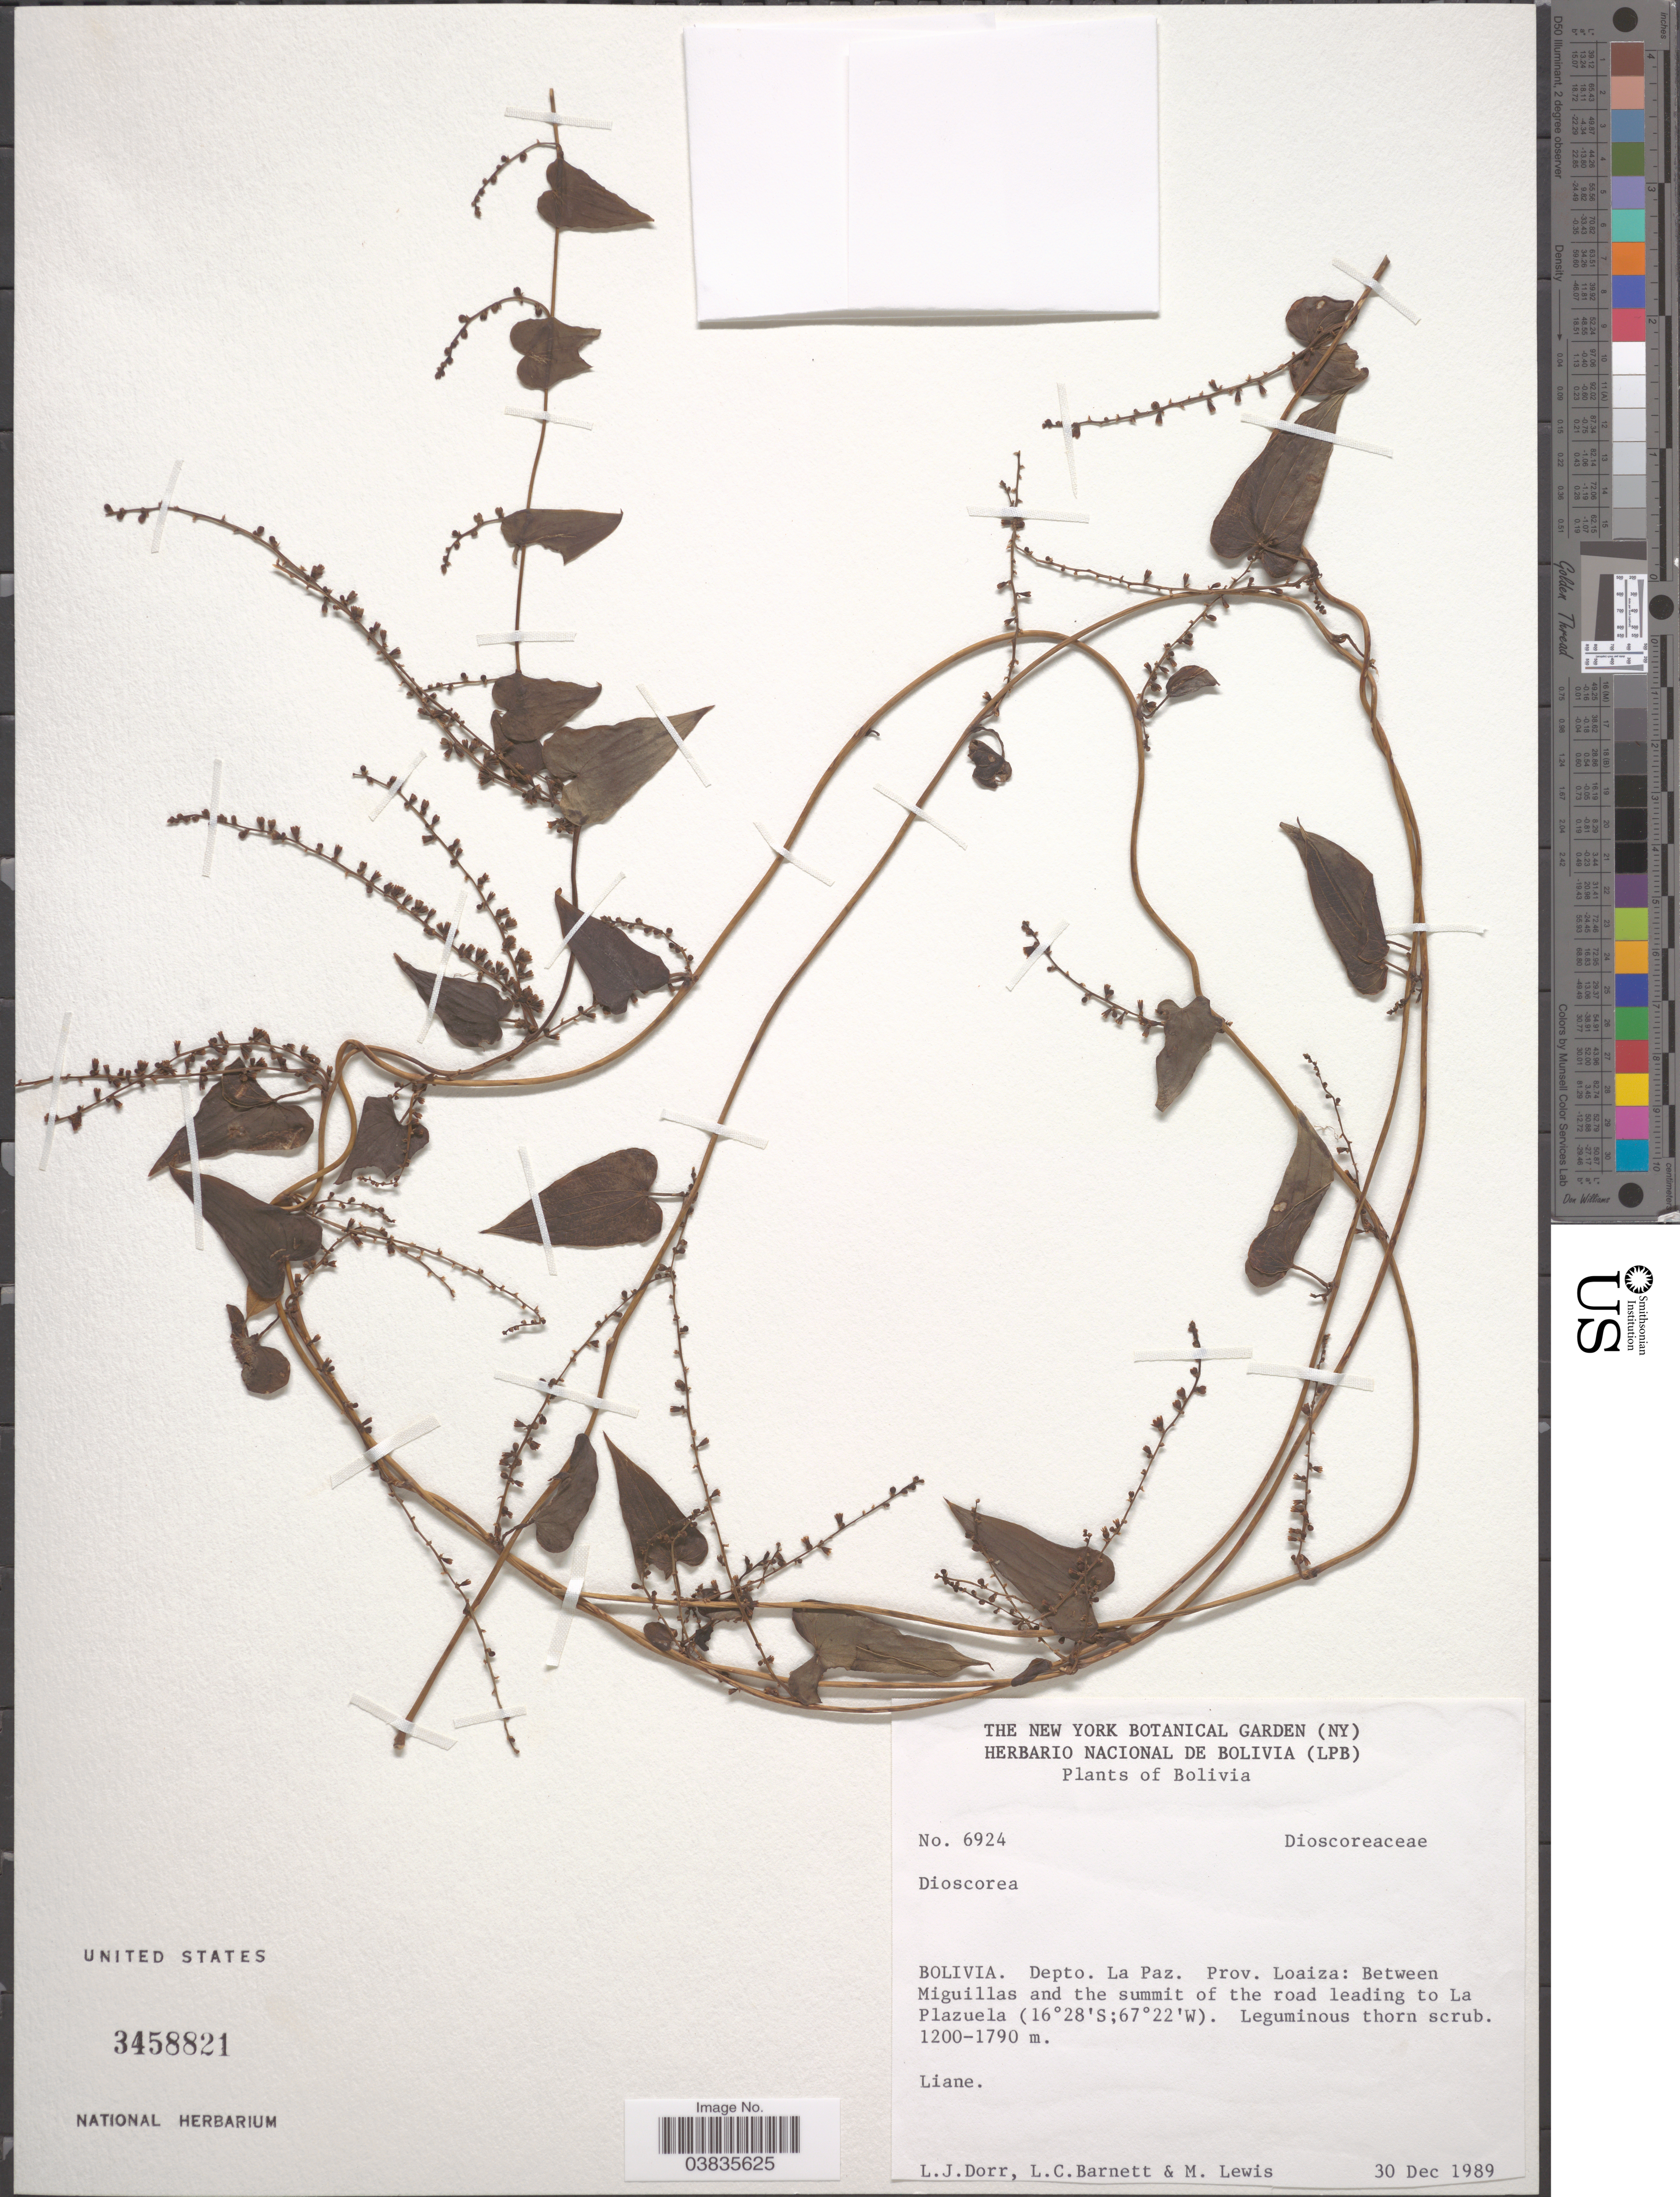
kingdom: Plantae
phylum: Tracheophyta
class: Liliopsida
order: Dioscoreales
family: Dioscoreaceae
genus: Dioscorea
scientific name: Dioscorea sp.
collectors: L. J. Dorr, L. C. Barnett & M. Lewis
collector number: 6924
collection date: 1989-12-30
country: Bolivia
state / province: La Paz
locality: Depto. La Paz. Prov. Loaiza: Between Miguillas and the summit of the road leading to La Plazuela.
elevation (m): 1200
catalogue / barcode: US 3458821